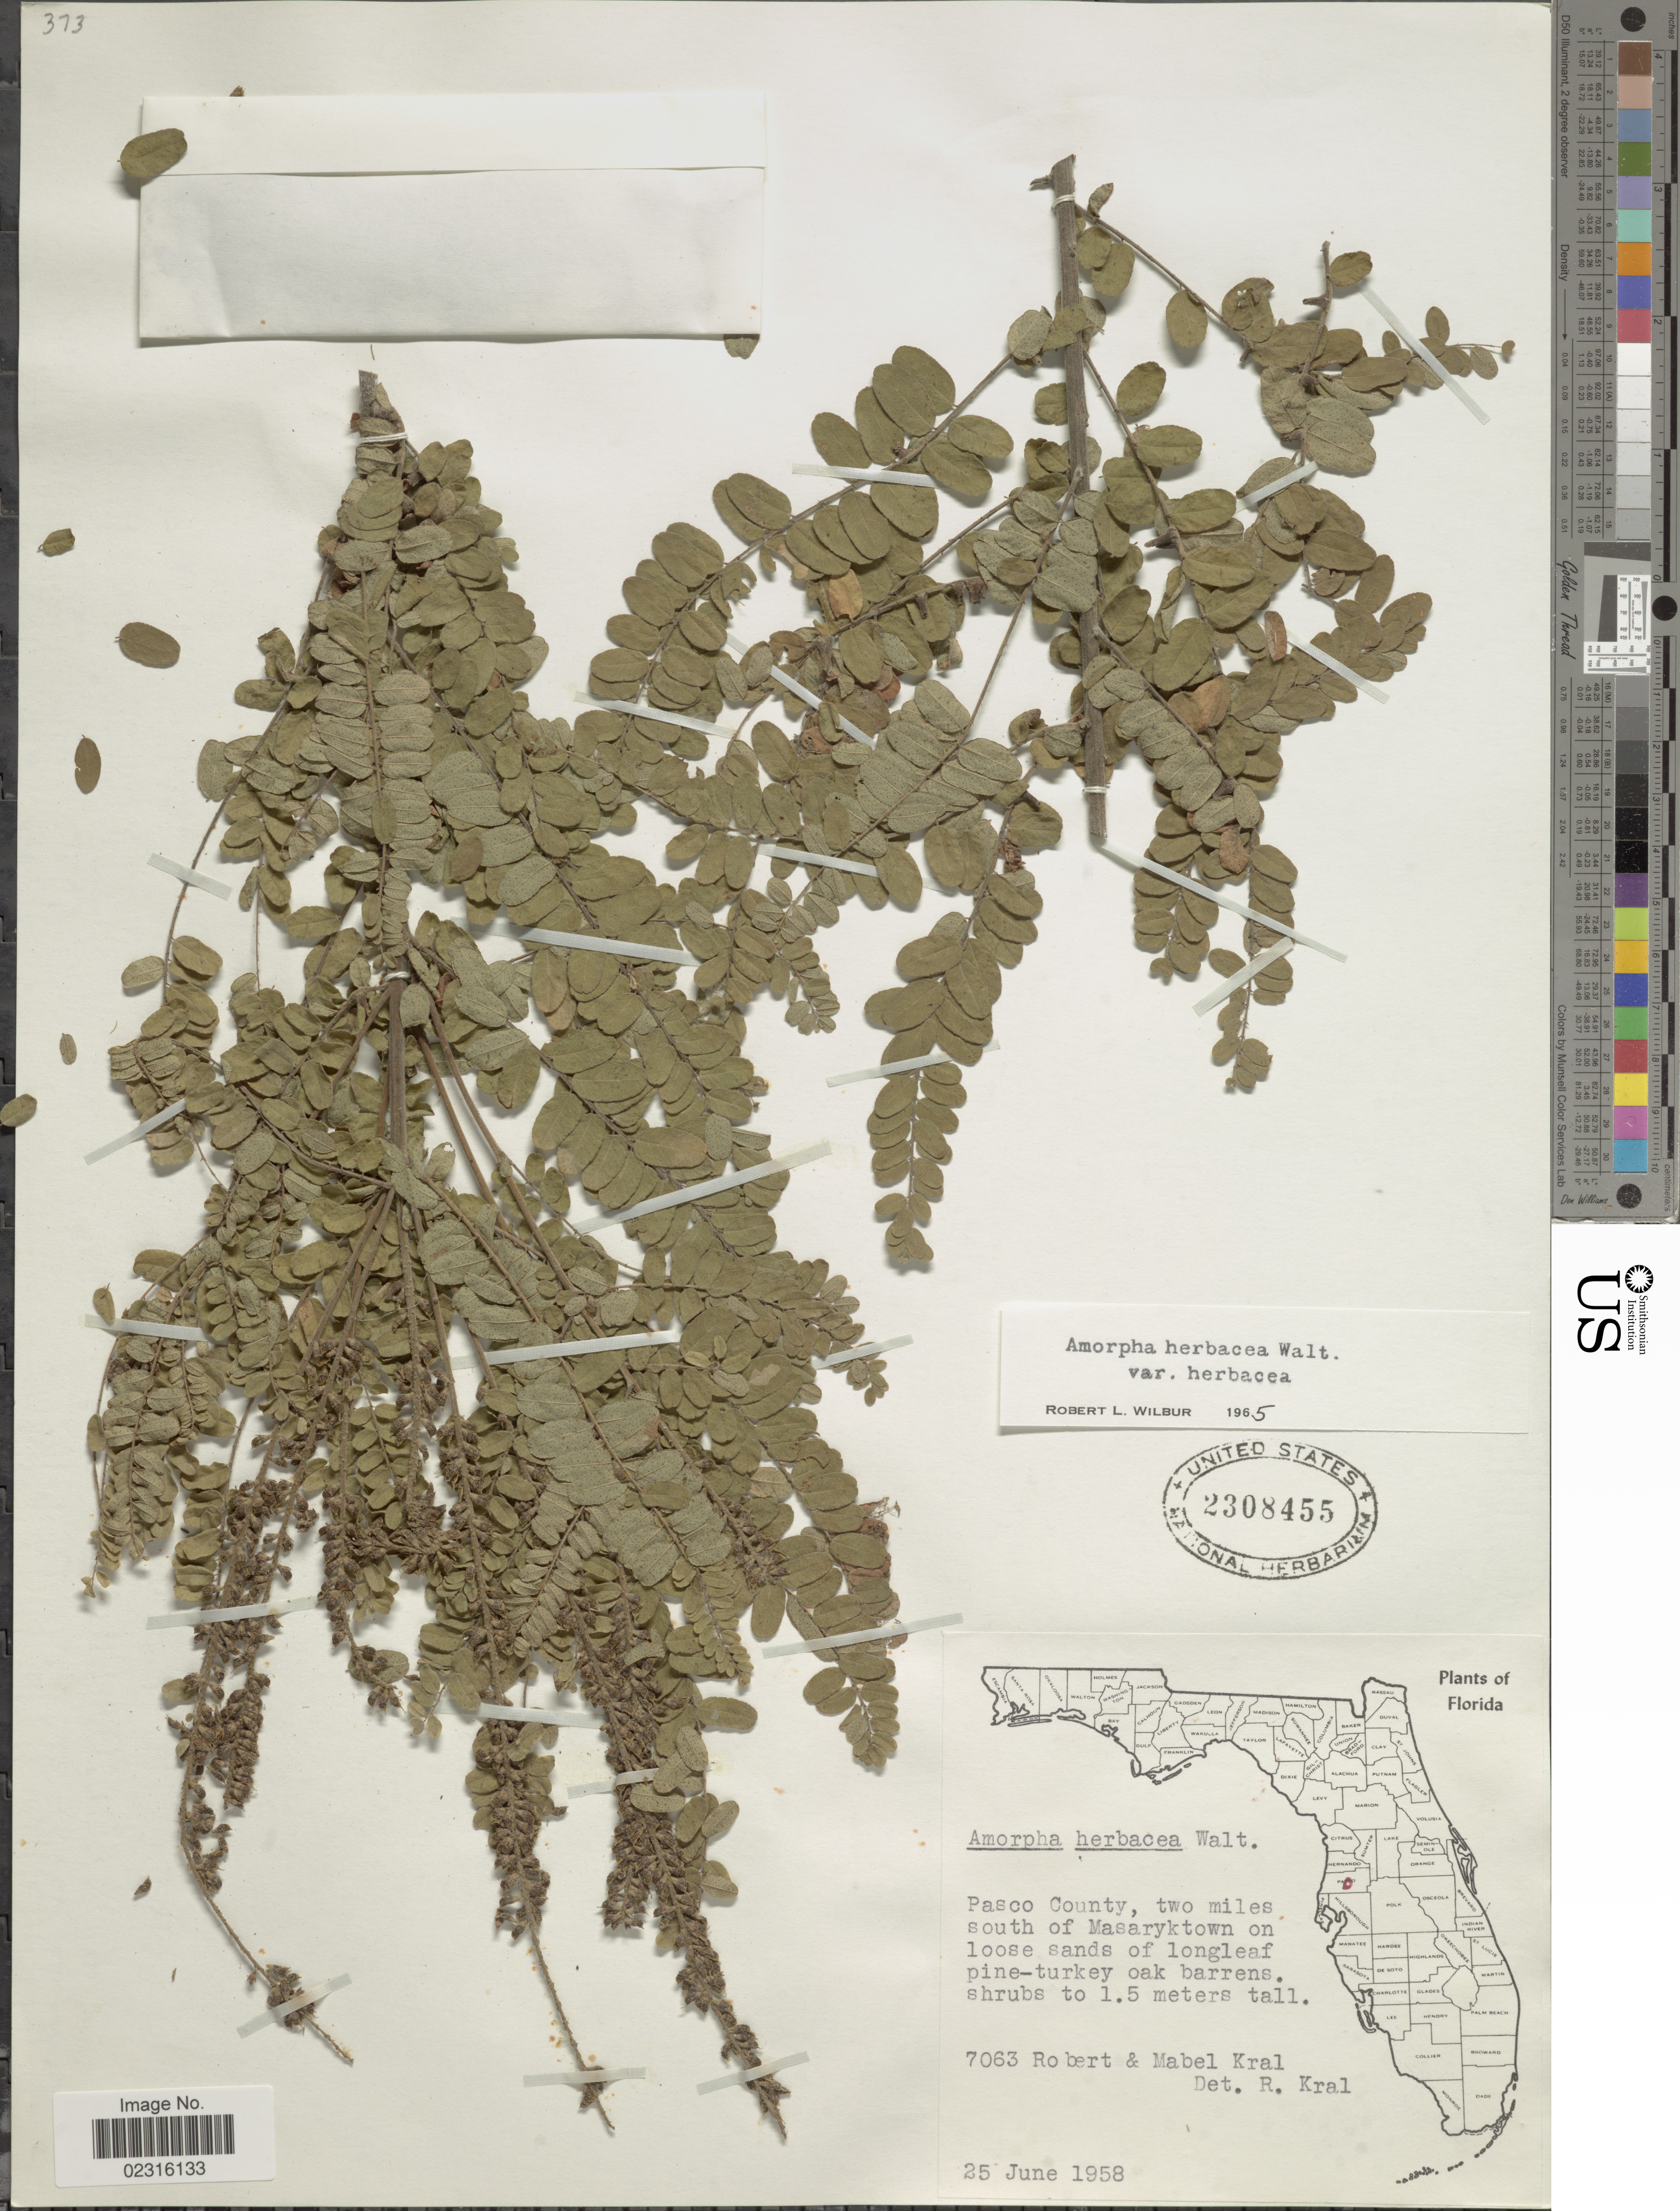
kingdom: Plantae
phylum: Tracheophyta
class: Magnoliopsida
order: Fabales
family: Fabaceae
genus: Amorpha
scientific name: Amorpha herbacea var. floridana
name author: (Rydb.) Wilbur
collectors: R. Kral & M. Kral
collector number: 7063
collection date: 1958-06-25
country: United States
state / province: Florida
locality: Pasco County, two miles south of Masaryktwon on loose sands of longleaf pine-turkey oak barrens.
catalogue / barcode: US 2308455